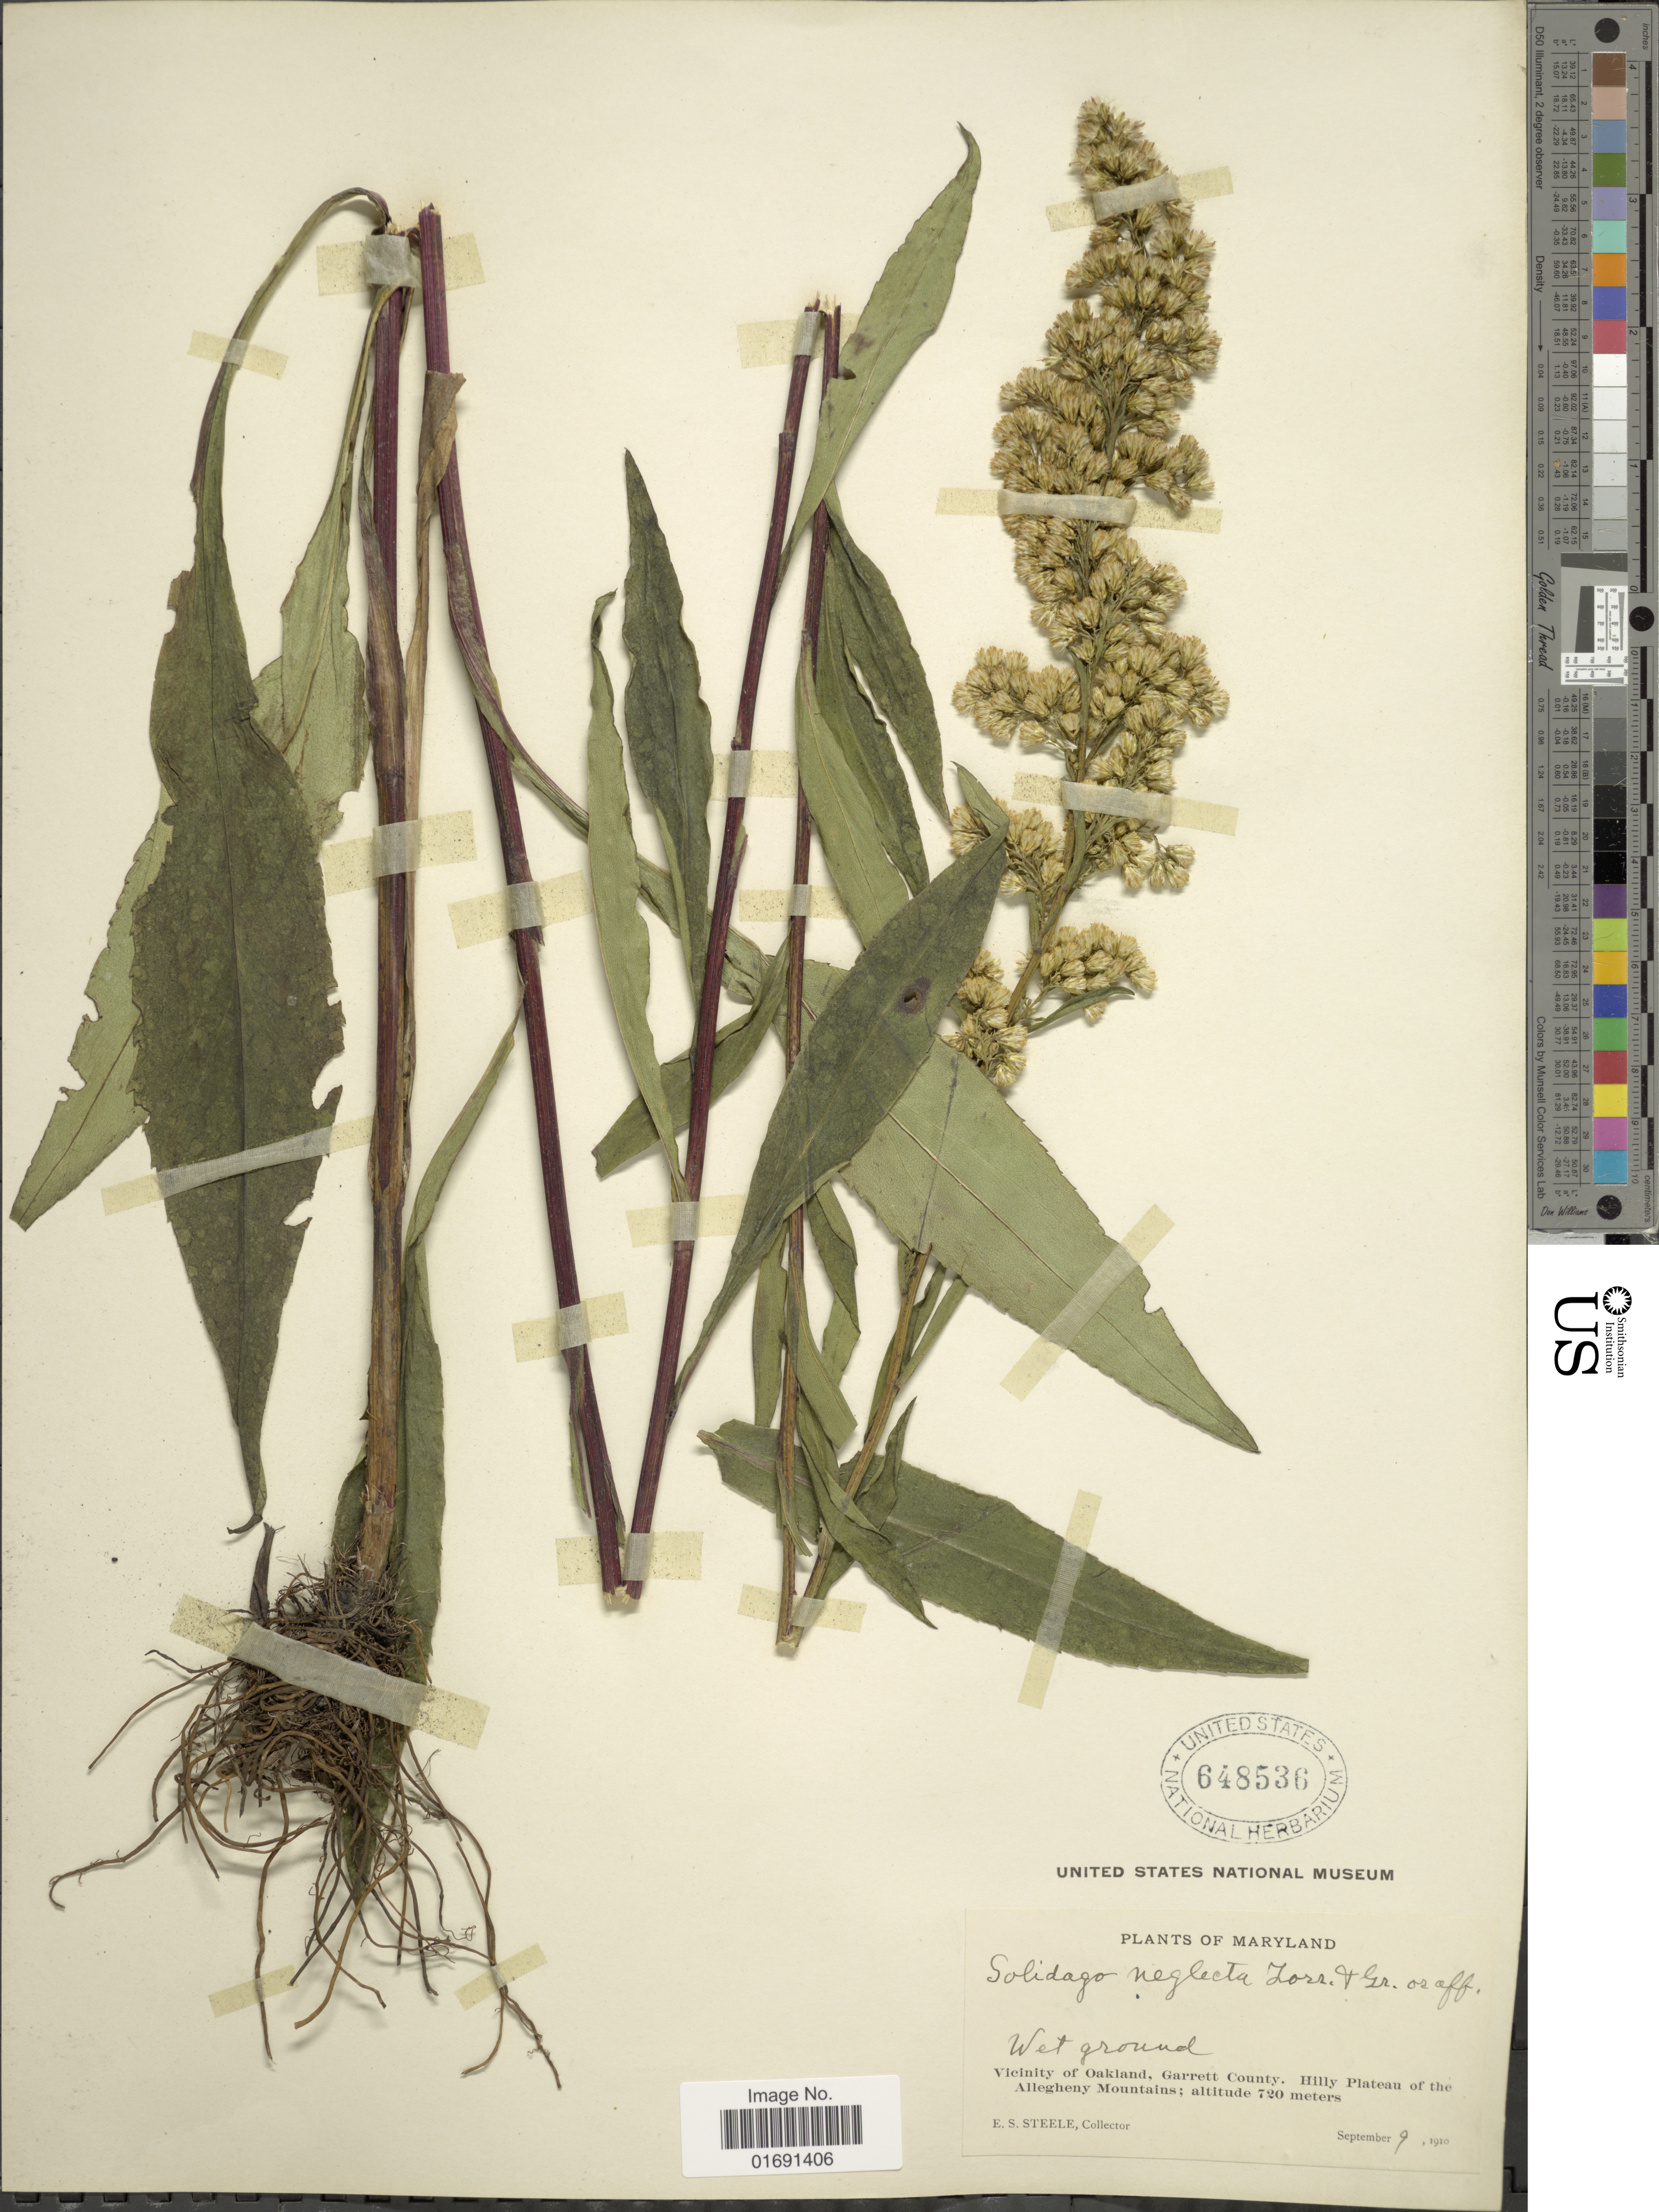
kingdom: Plantae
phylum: Tracheophyta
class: Magnoliopsida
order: Asterales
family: Asteraceae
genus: Solidago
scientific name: Solidago uniligulata var. neglecta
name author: Fernald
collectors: E. Steele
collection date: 1910-09-09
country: United States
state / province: Maryland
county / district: Garrett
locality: Vicinity of Oakland, Garrett County, Hilly Plateau of the Allegheny Mountains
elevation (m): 720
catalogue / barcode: US 648536